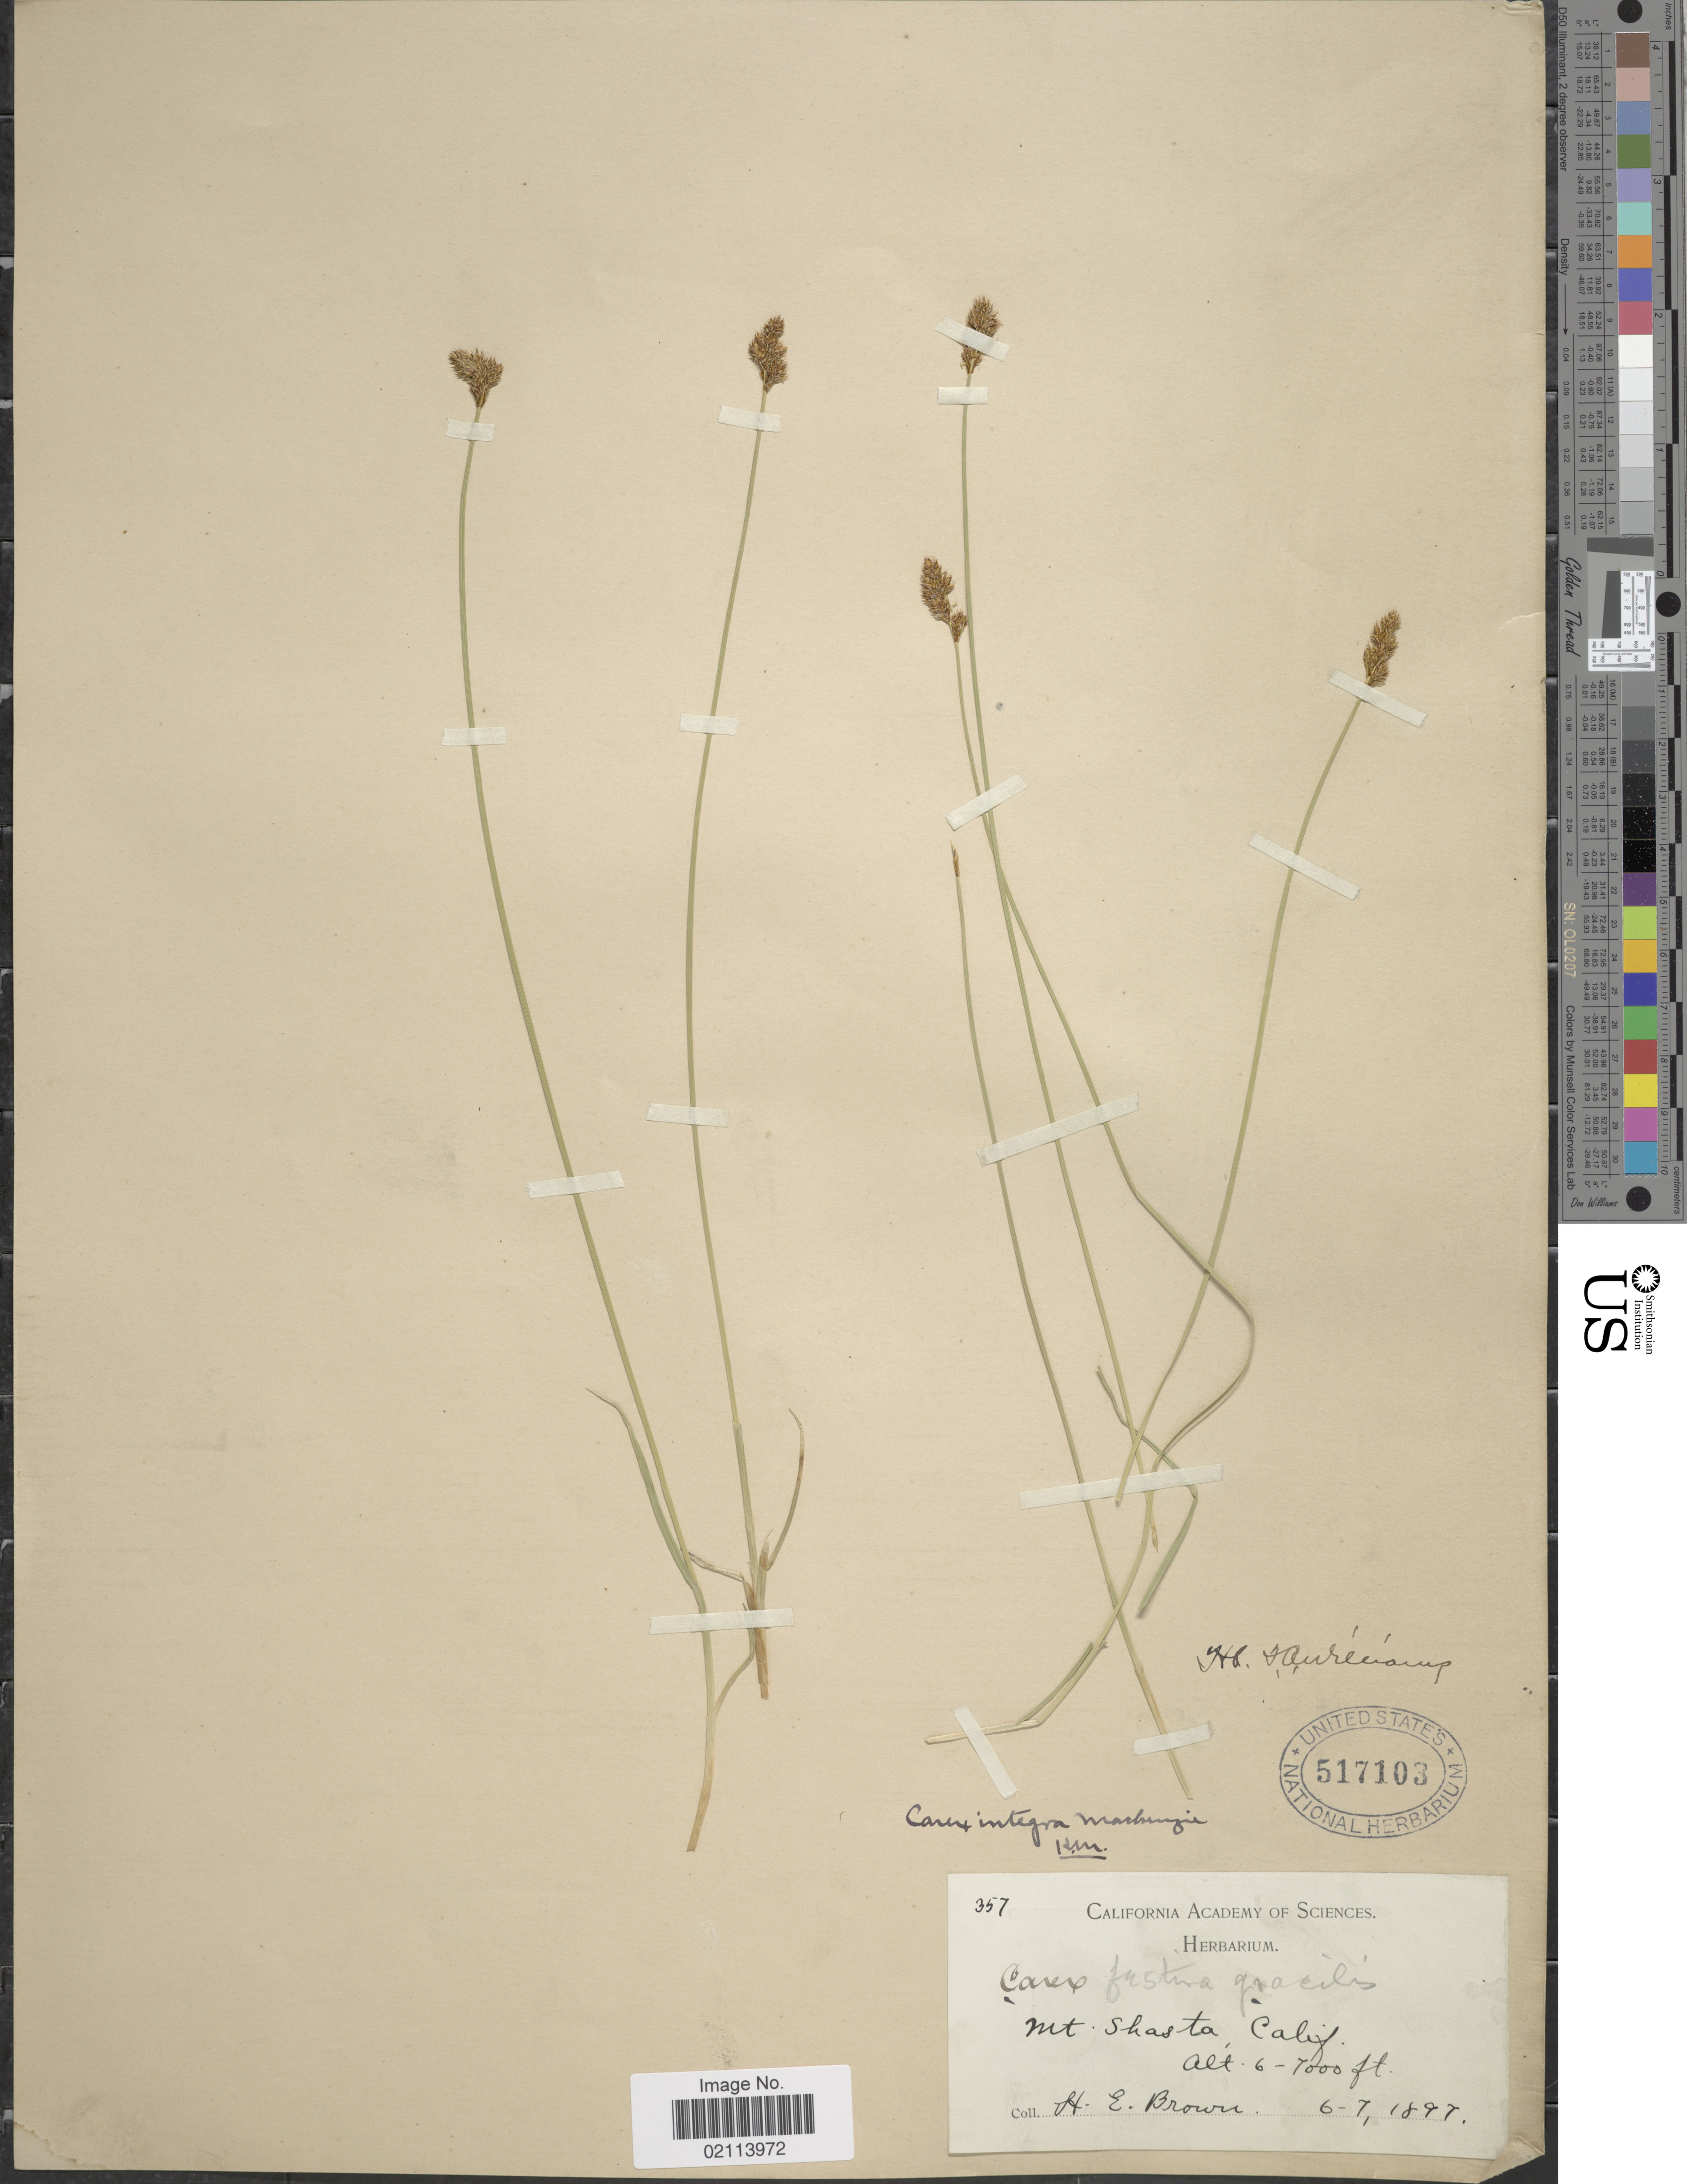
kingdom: Plantae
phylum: Tracheophyta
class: Liliopsida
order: Poales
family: Cyperaceae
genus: Carex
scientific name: Carex integra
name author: Mack.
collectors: H. E. Brown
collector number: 357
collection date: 1897-06-07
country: United States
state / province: California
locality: Mt. Shasta.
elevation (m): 1829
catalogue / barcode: US 517103